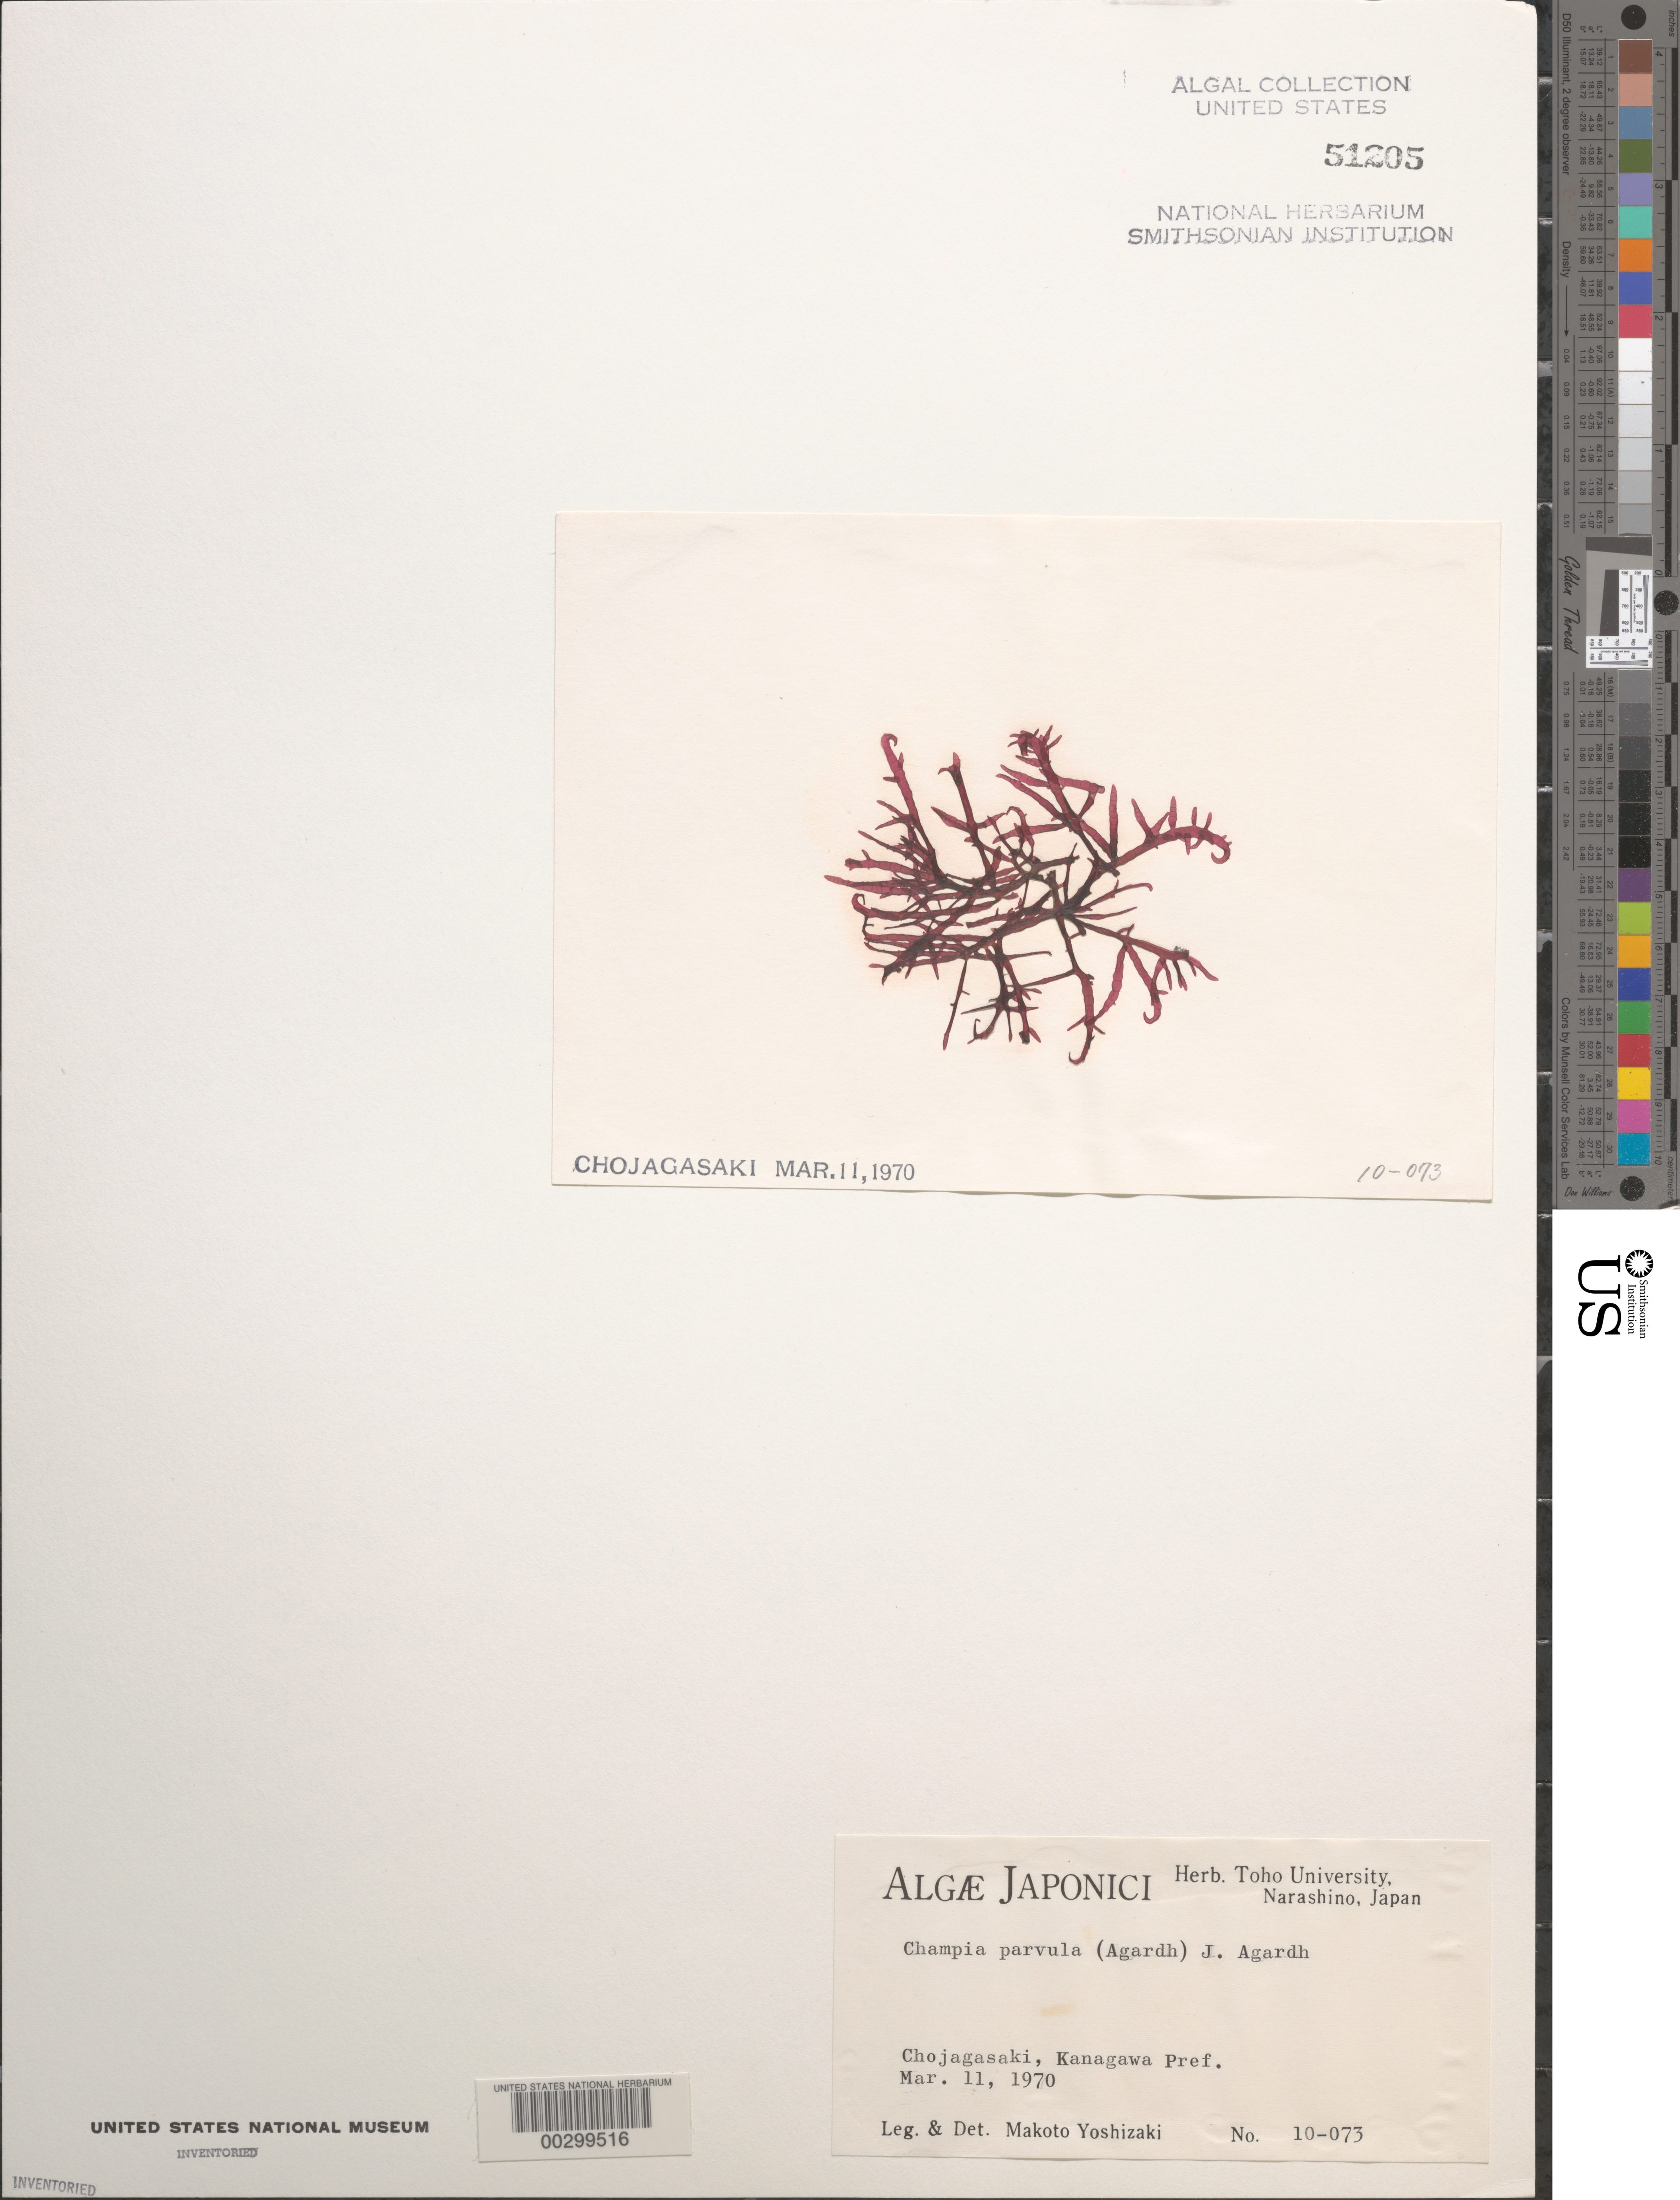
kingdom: Plantae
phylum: Rhodophyta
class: Florideophyceae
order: Rhodymeniales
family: Champiaceae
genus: Champia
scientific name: Champia parvula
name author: (C. Agardh) Harv.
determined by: Yoshizaki, M.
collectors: M. Yoshizaki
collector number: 10-073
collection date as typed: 11 Mar 1970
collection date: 1970-03-11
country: Japan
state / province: Kanagawa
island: Honshu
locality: Chojagasaki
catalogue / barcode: US 51205